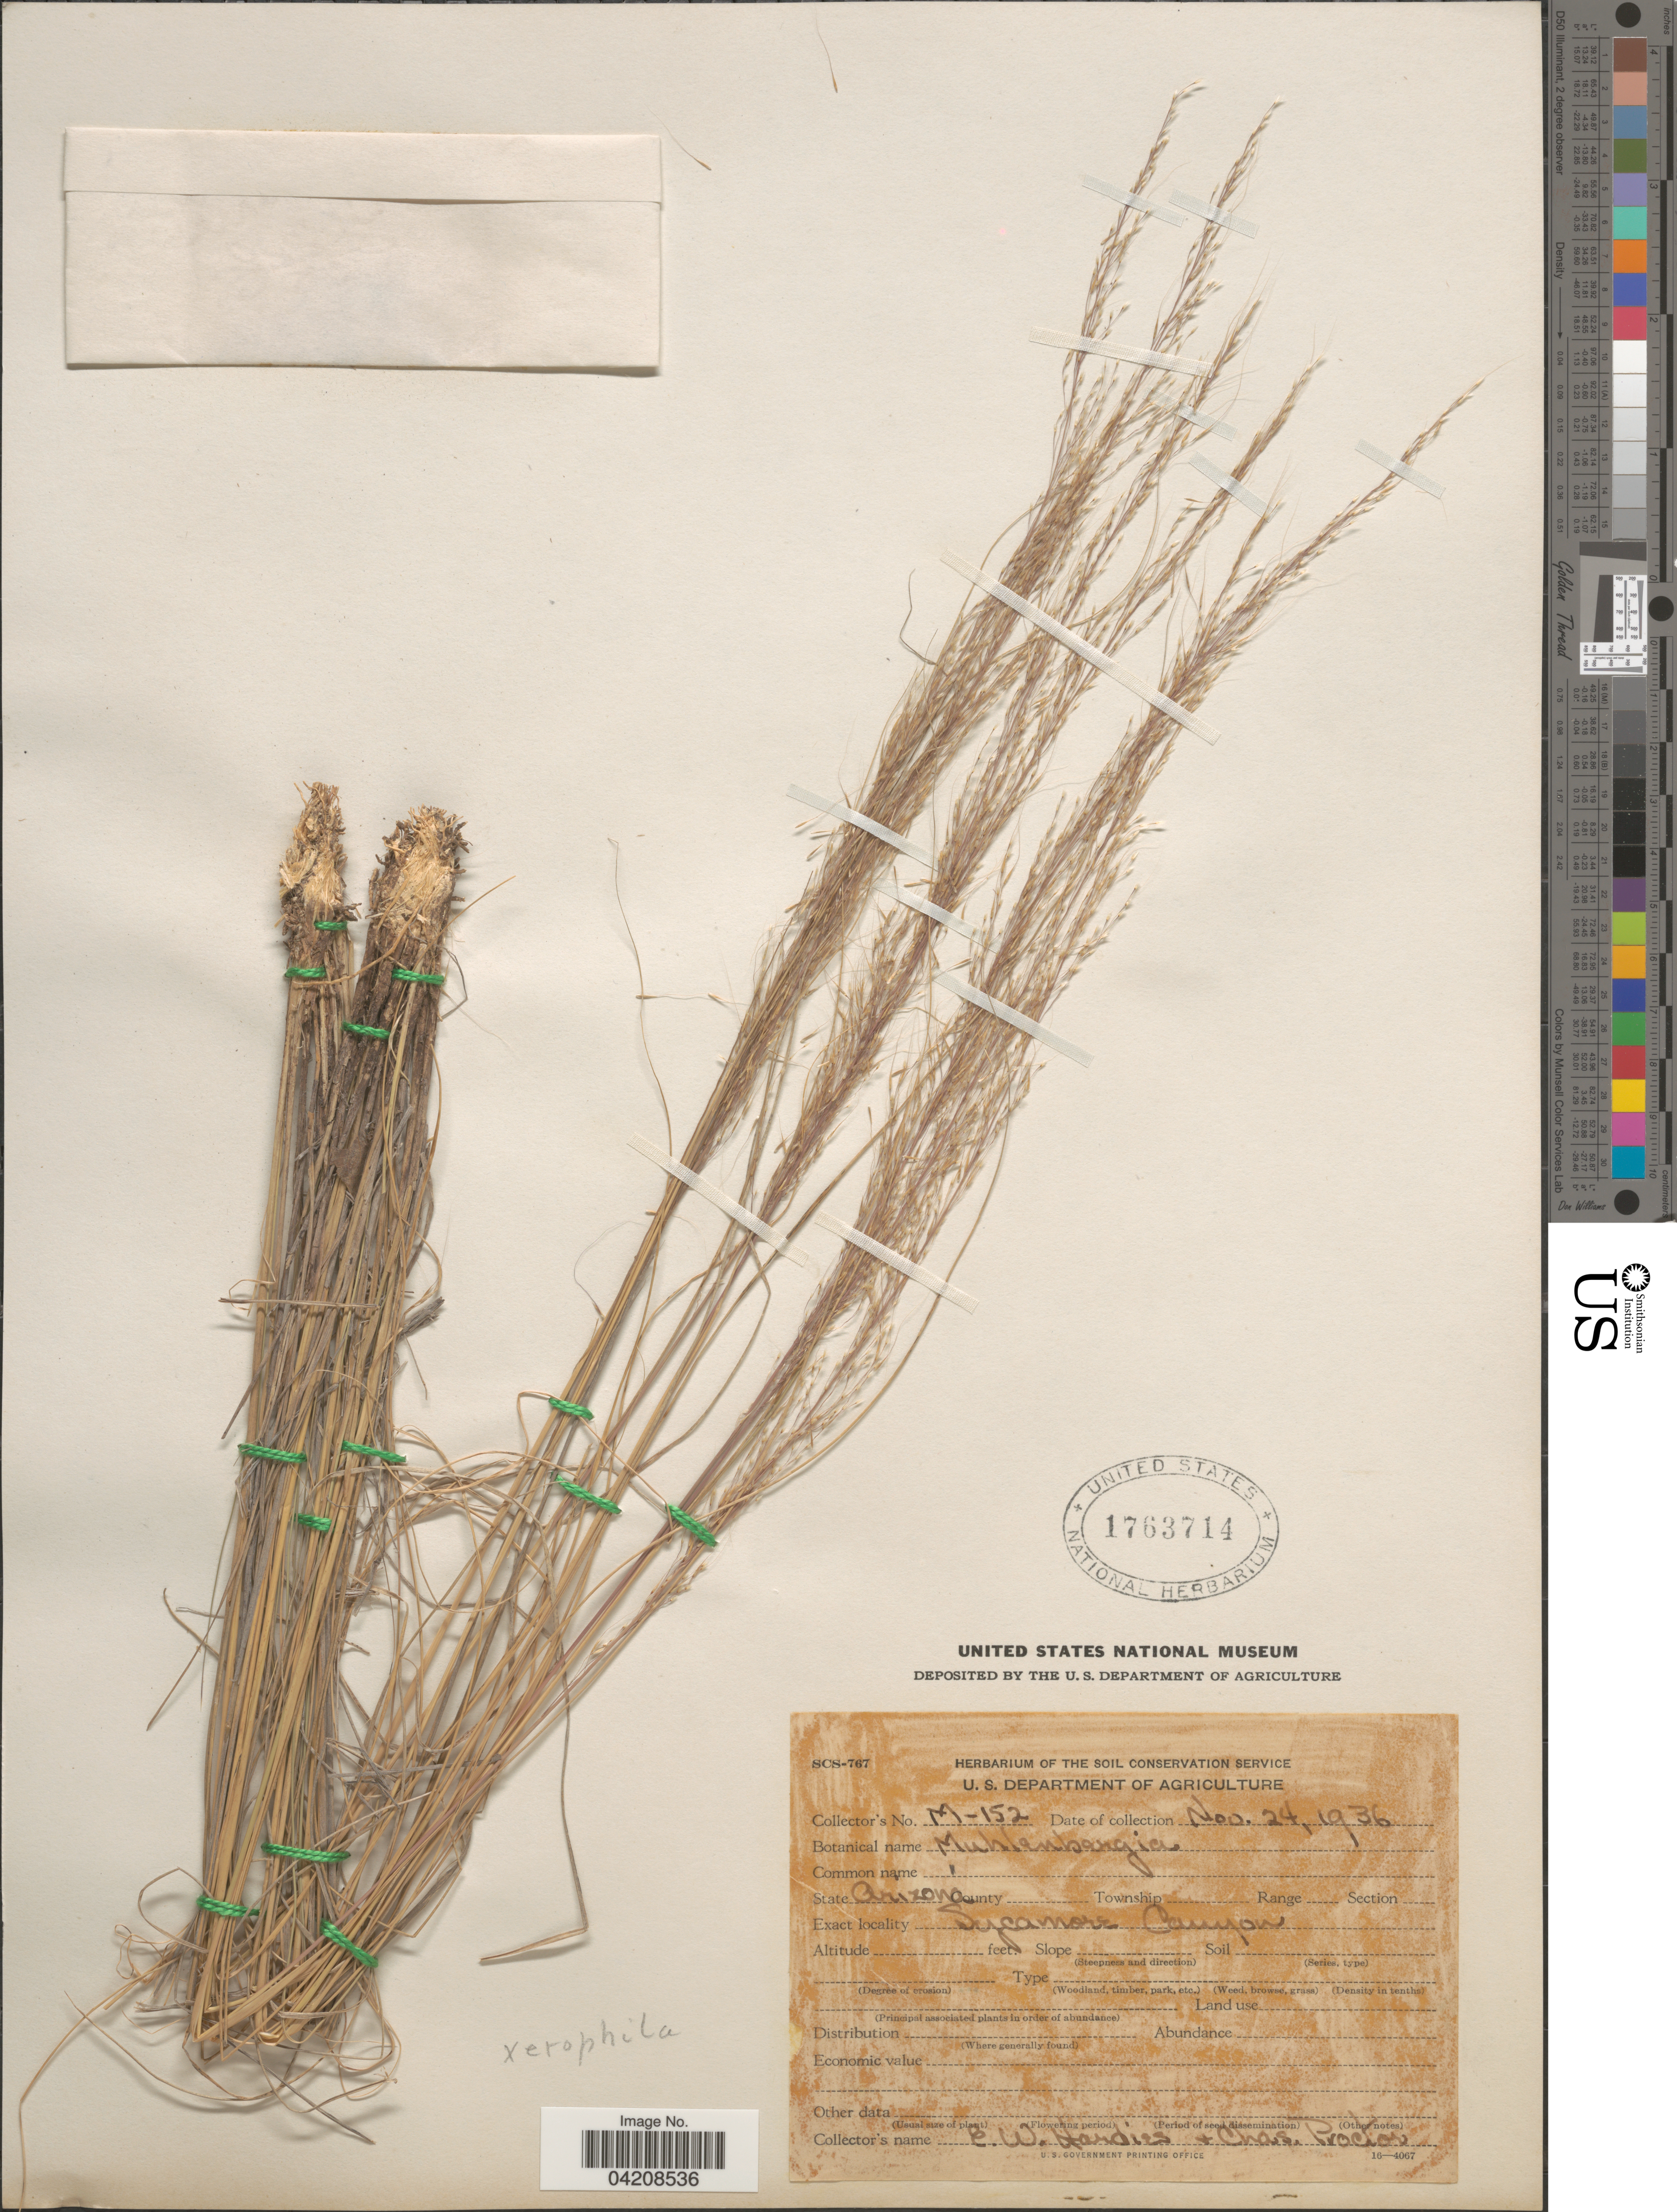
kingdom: Plantae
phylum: Tracheophyta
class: Liliopsida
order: Poales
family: Poaceae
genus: Muhlenbergia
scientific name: Muhlenbergia elongata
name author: Scribn. ex W.J. Beal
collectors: E. Hardies & C. Proctor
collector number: M-152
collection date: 1936-11-24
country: United States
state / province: Arizona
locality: Sycamore Canyon.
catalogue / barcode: US 1763714